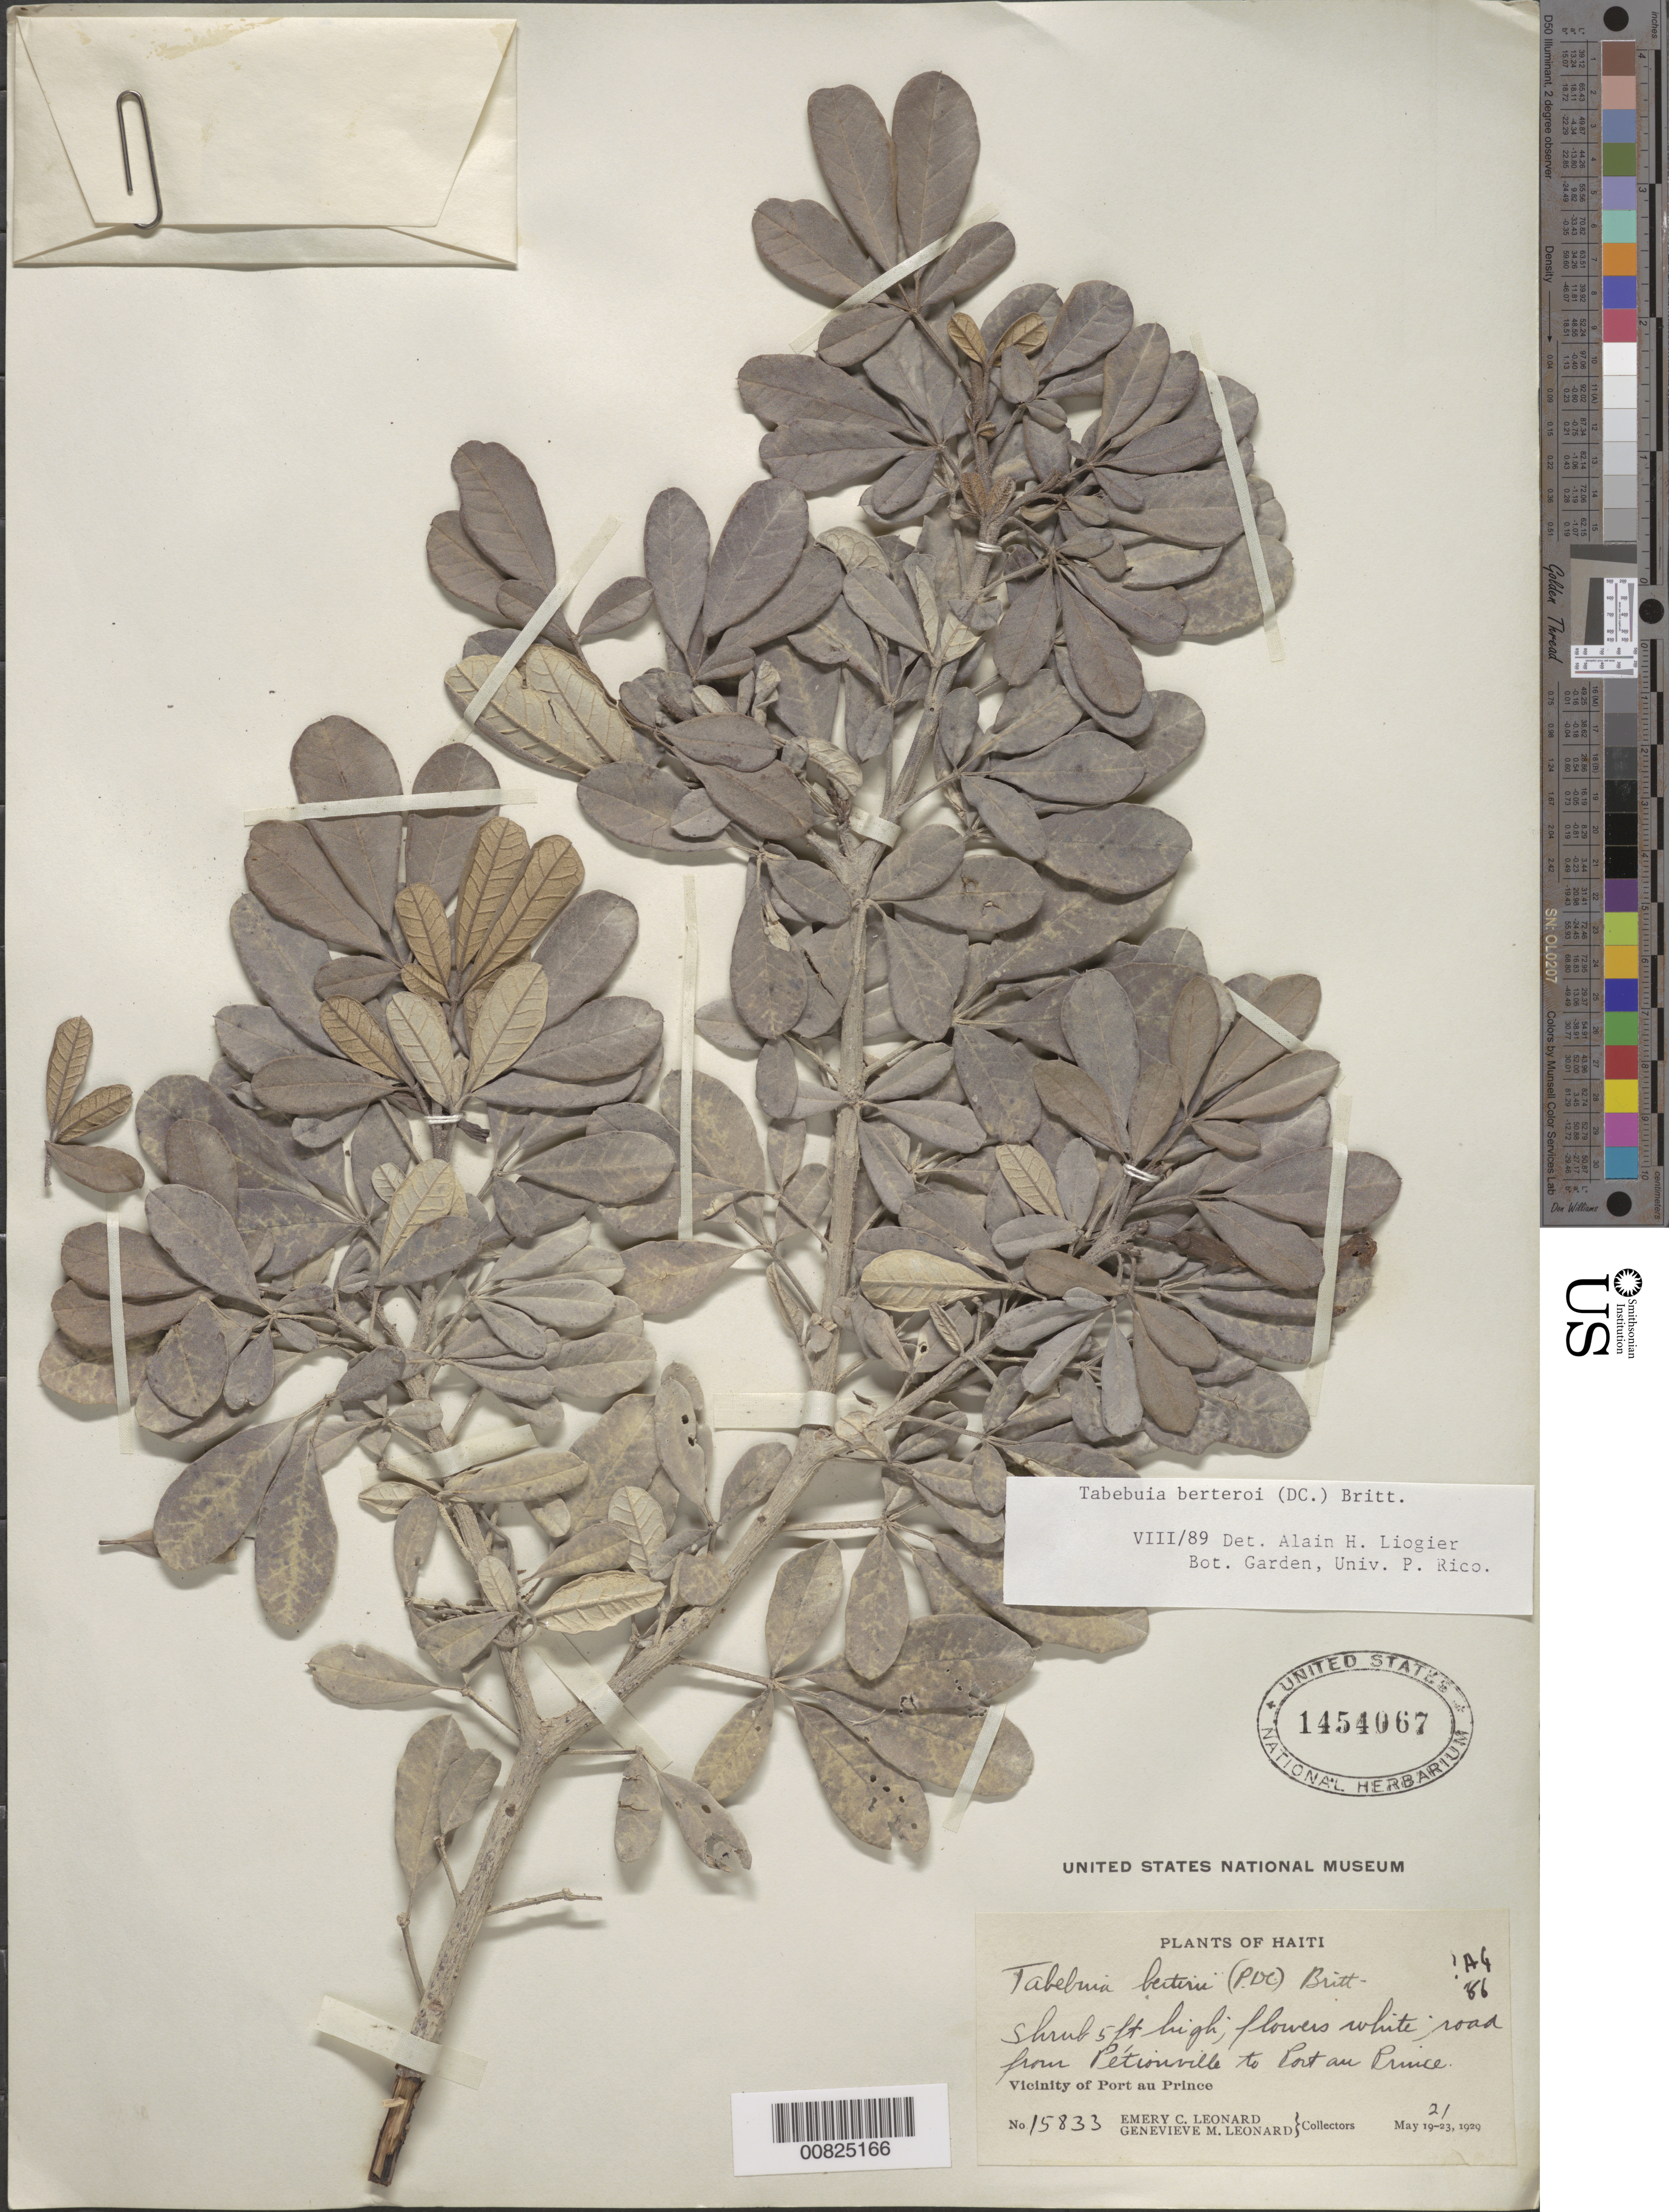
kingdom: Plantae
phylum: Tracheophyta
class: Magnoliopsida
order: Lamiales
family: Bignoniaceae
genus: Tabebuia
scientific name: Tabebuia berteroi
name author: (DC.) Britton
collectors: E. C. Leonard & G. M. Leonard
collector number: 15833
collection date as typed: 21 May 1929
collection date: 1929-05-21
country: Haiti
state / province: Ouest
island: Hispaniola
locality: Vicinity of Port-au-Prince, road from Pétionville to Port-au-Prince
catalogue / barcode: US 1454067